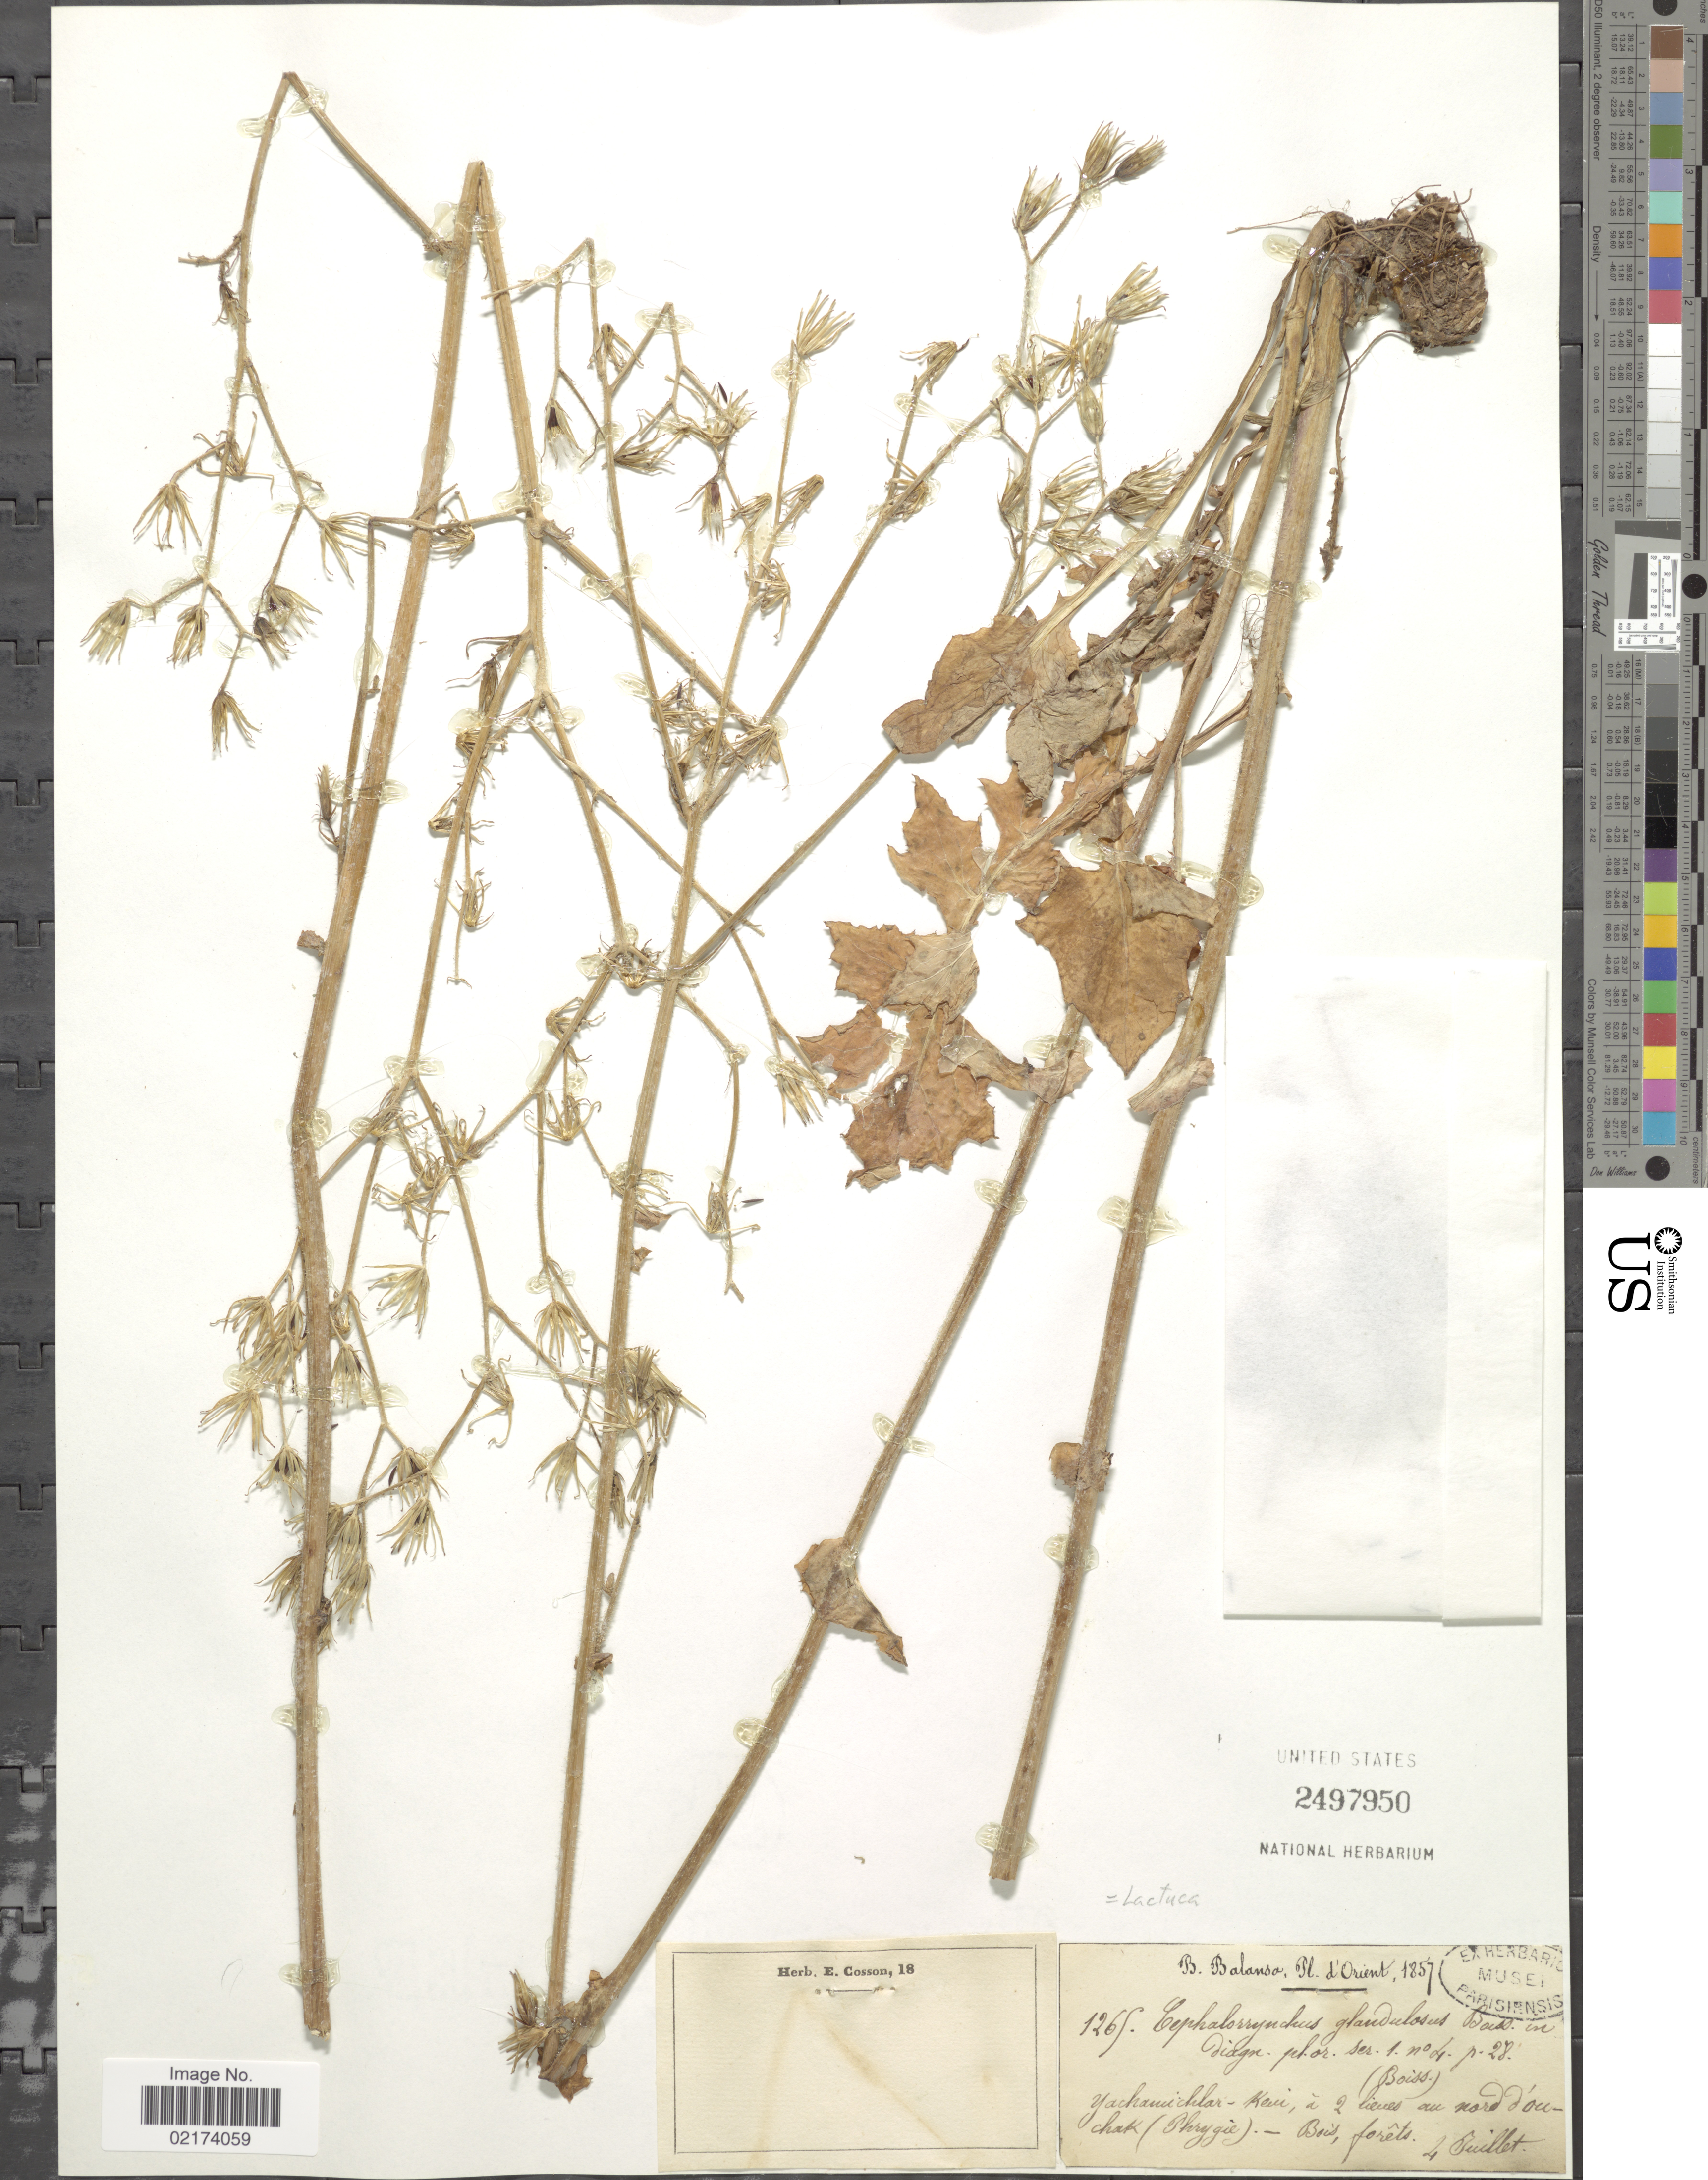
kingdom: Plantae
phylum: Tracheophyta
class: Magnoliopsida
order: Asterales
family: Asteraceae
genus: Lactuca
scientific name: Lactuca hispida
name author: DC.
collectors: B. Balansa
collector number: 1265*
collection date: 1857-07-04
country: Turkey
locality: Orient, Yachamichlar-Kevi, a 2 lieues au nord d'ouchak (Phrygie)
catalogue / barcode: US 2497950